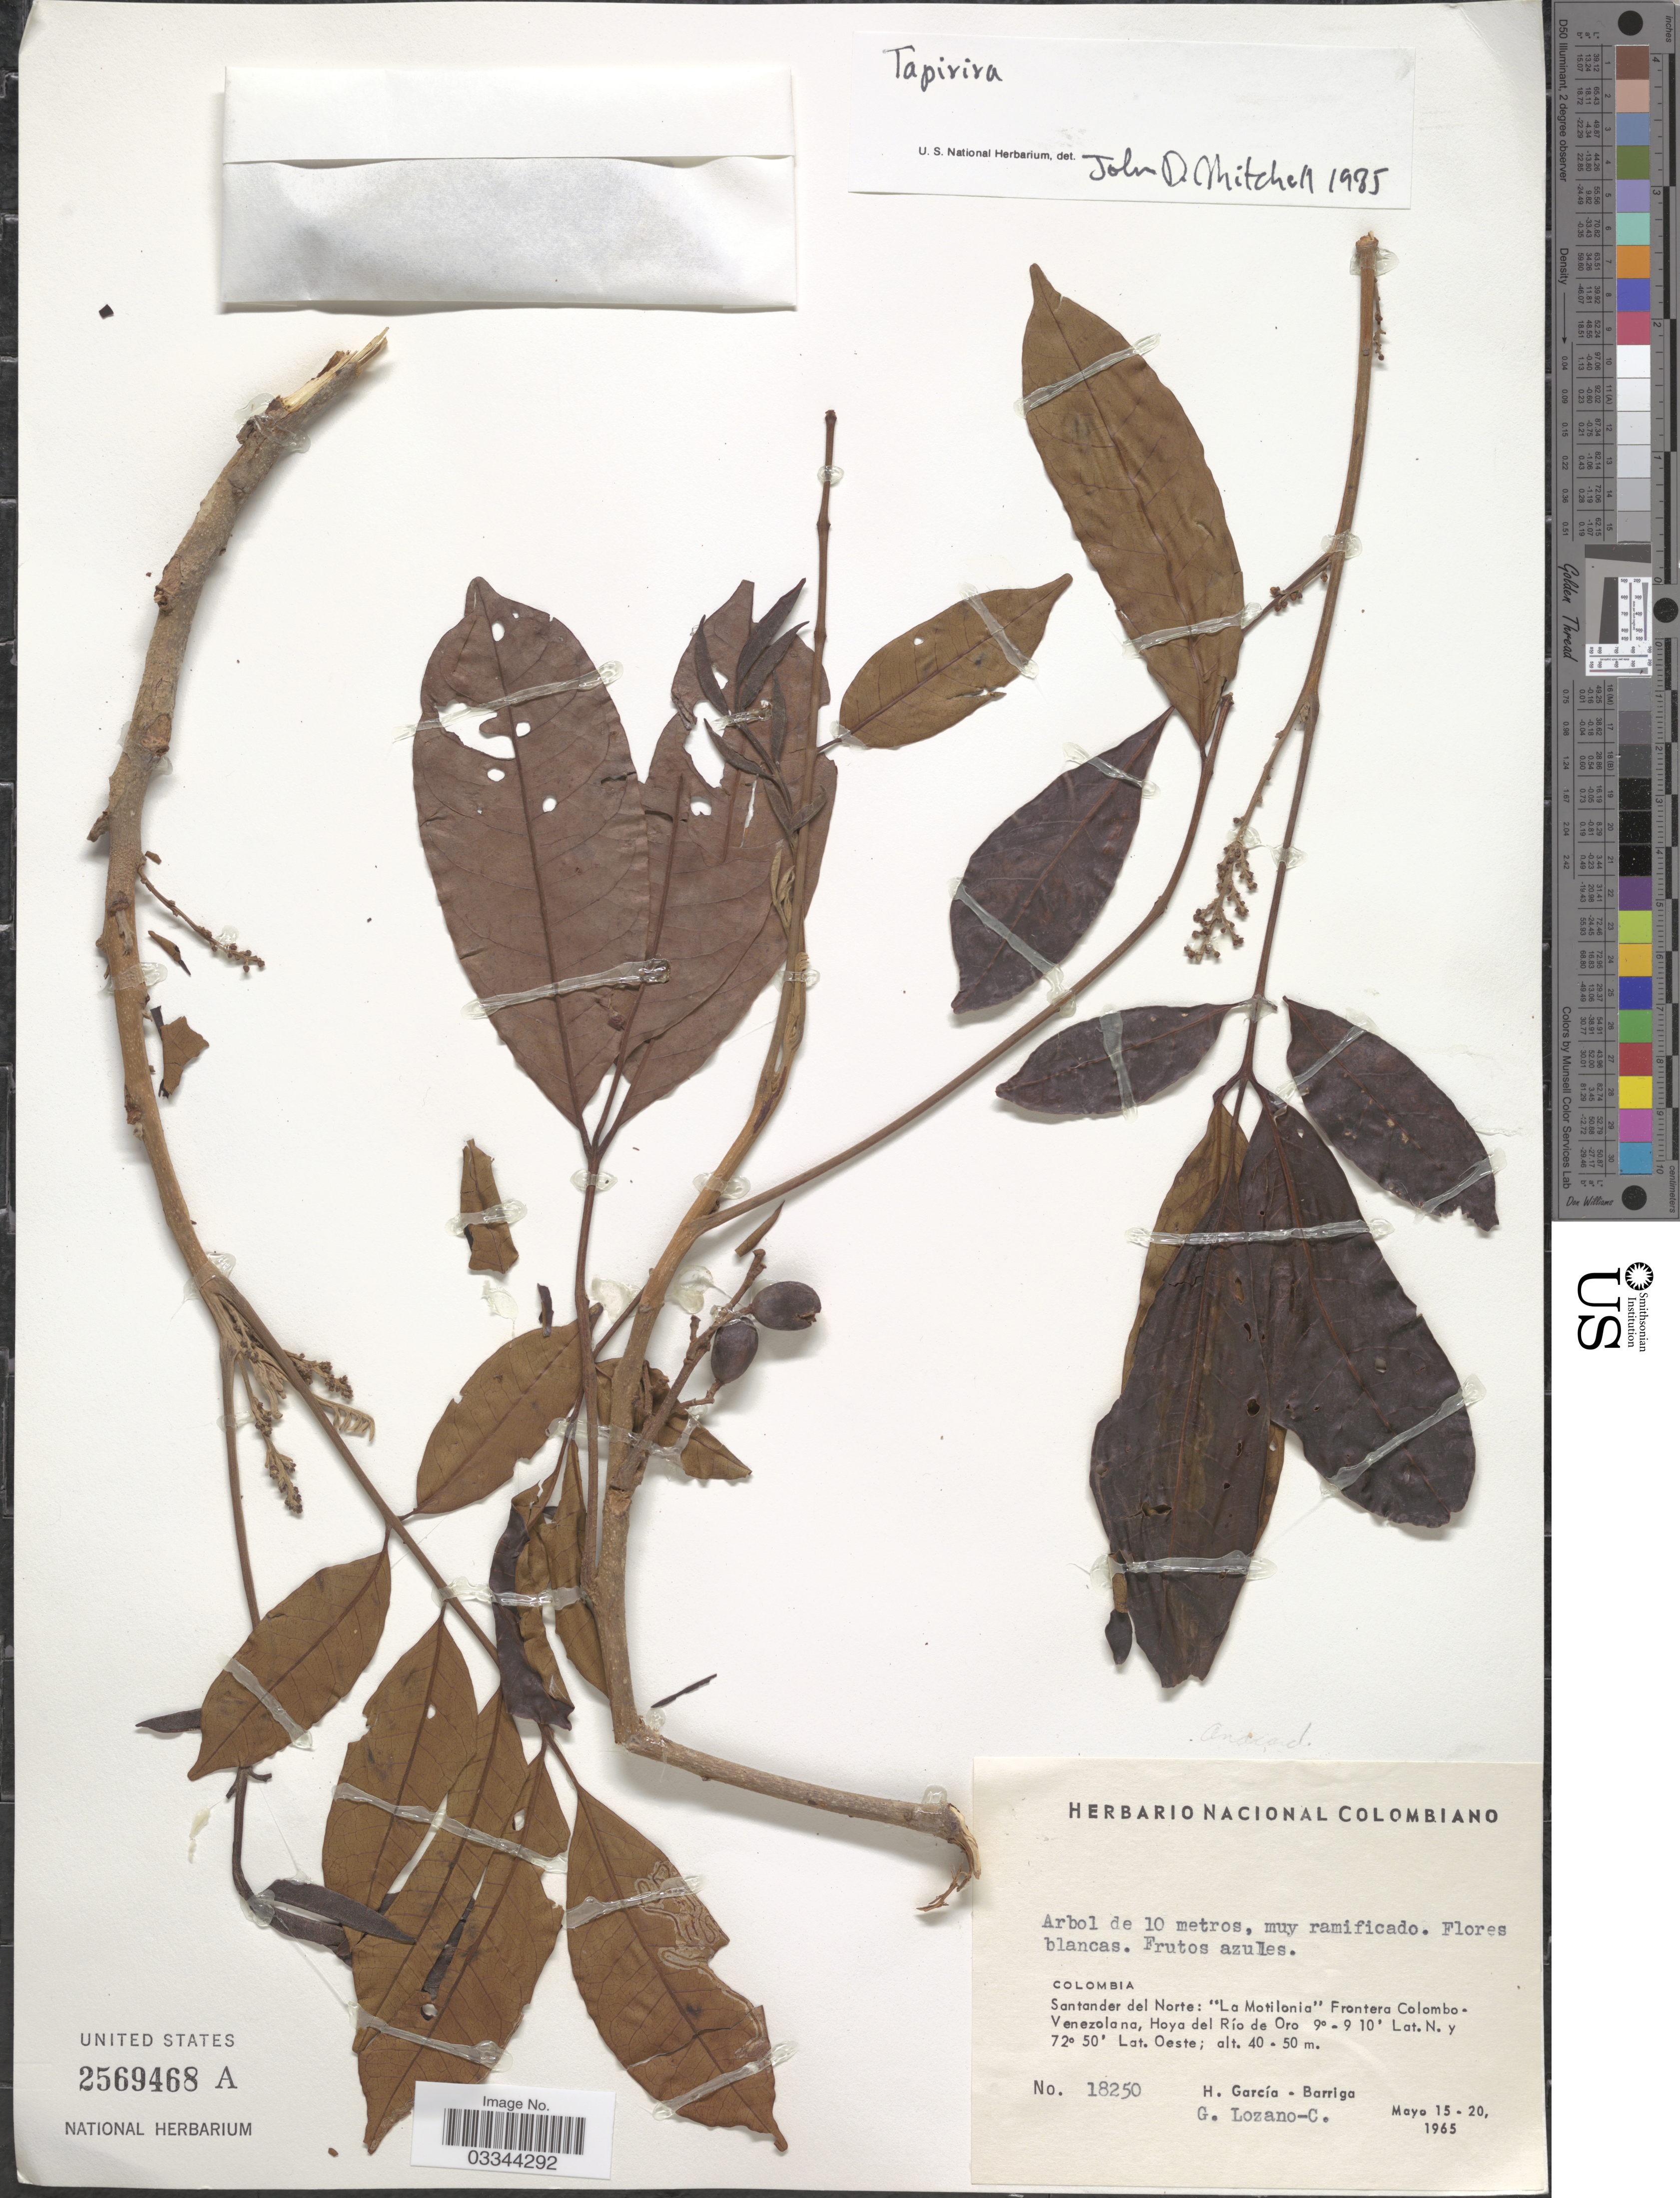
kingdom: Plantae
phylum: Tracheophyta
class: Magnoliopsida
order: Sapindales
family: Anacardiaceae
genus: Tapirira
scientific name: Tapirira sp.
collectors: H. García Barriga & G. Lozano-Contreras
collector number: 18250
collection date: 1965-05-15/1965-05-20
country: Colombia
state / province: Norte de Santander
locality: Santander del Norte: "La Motilonia" Frontera Colombo-Venezolana, Hoya del Río de Oro.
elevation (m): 40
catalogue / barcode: US 2569468A